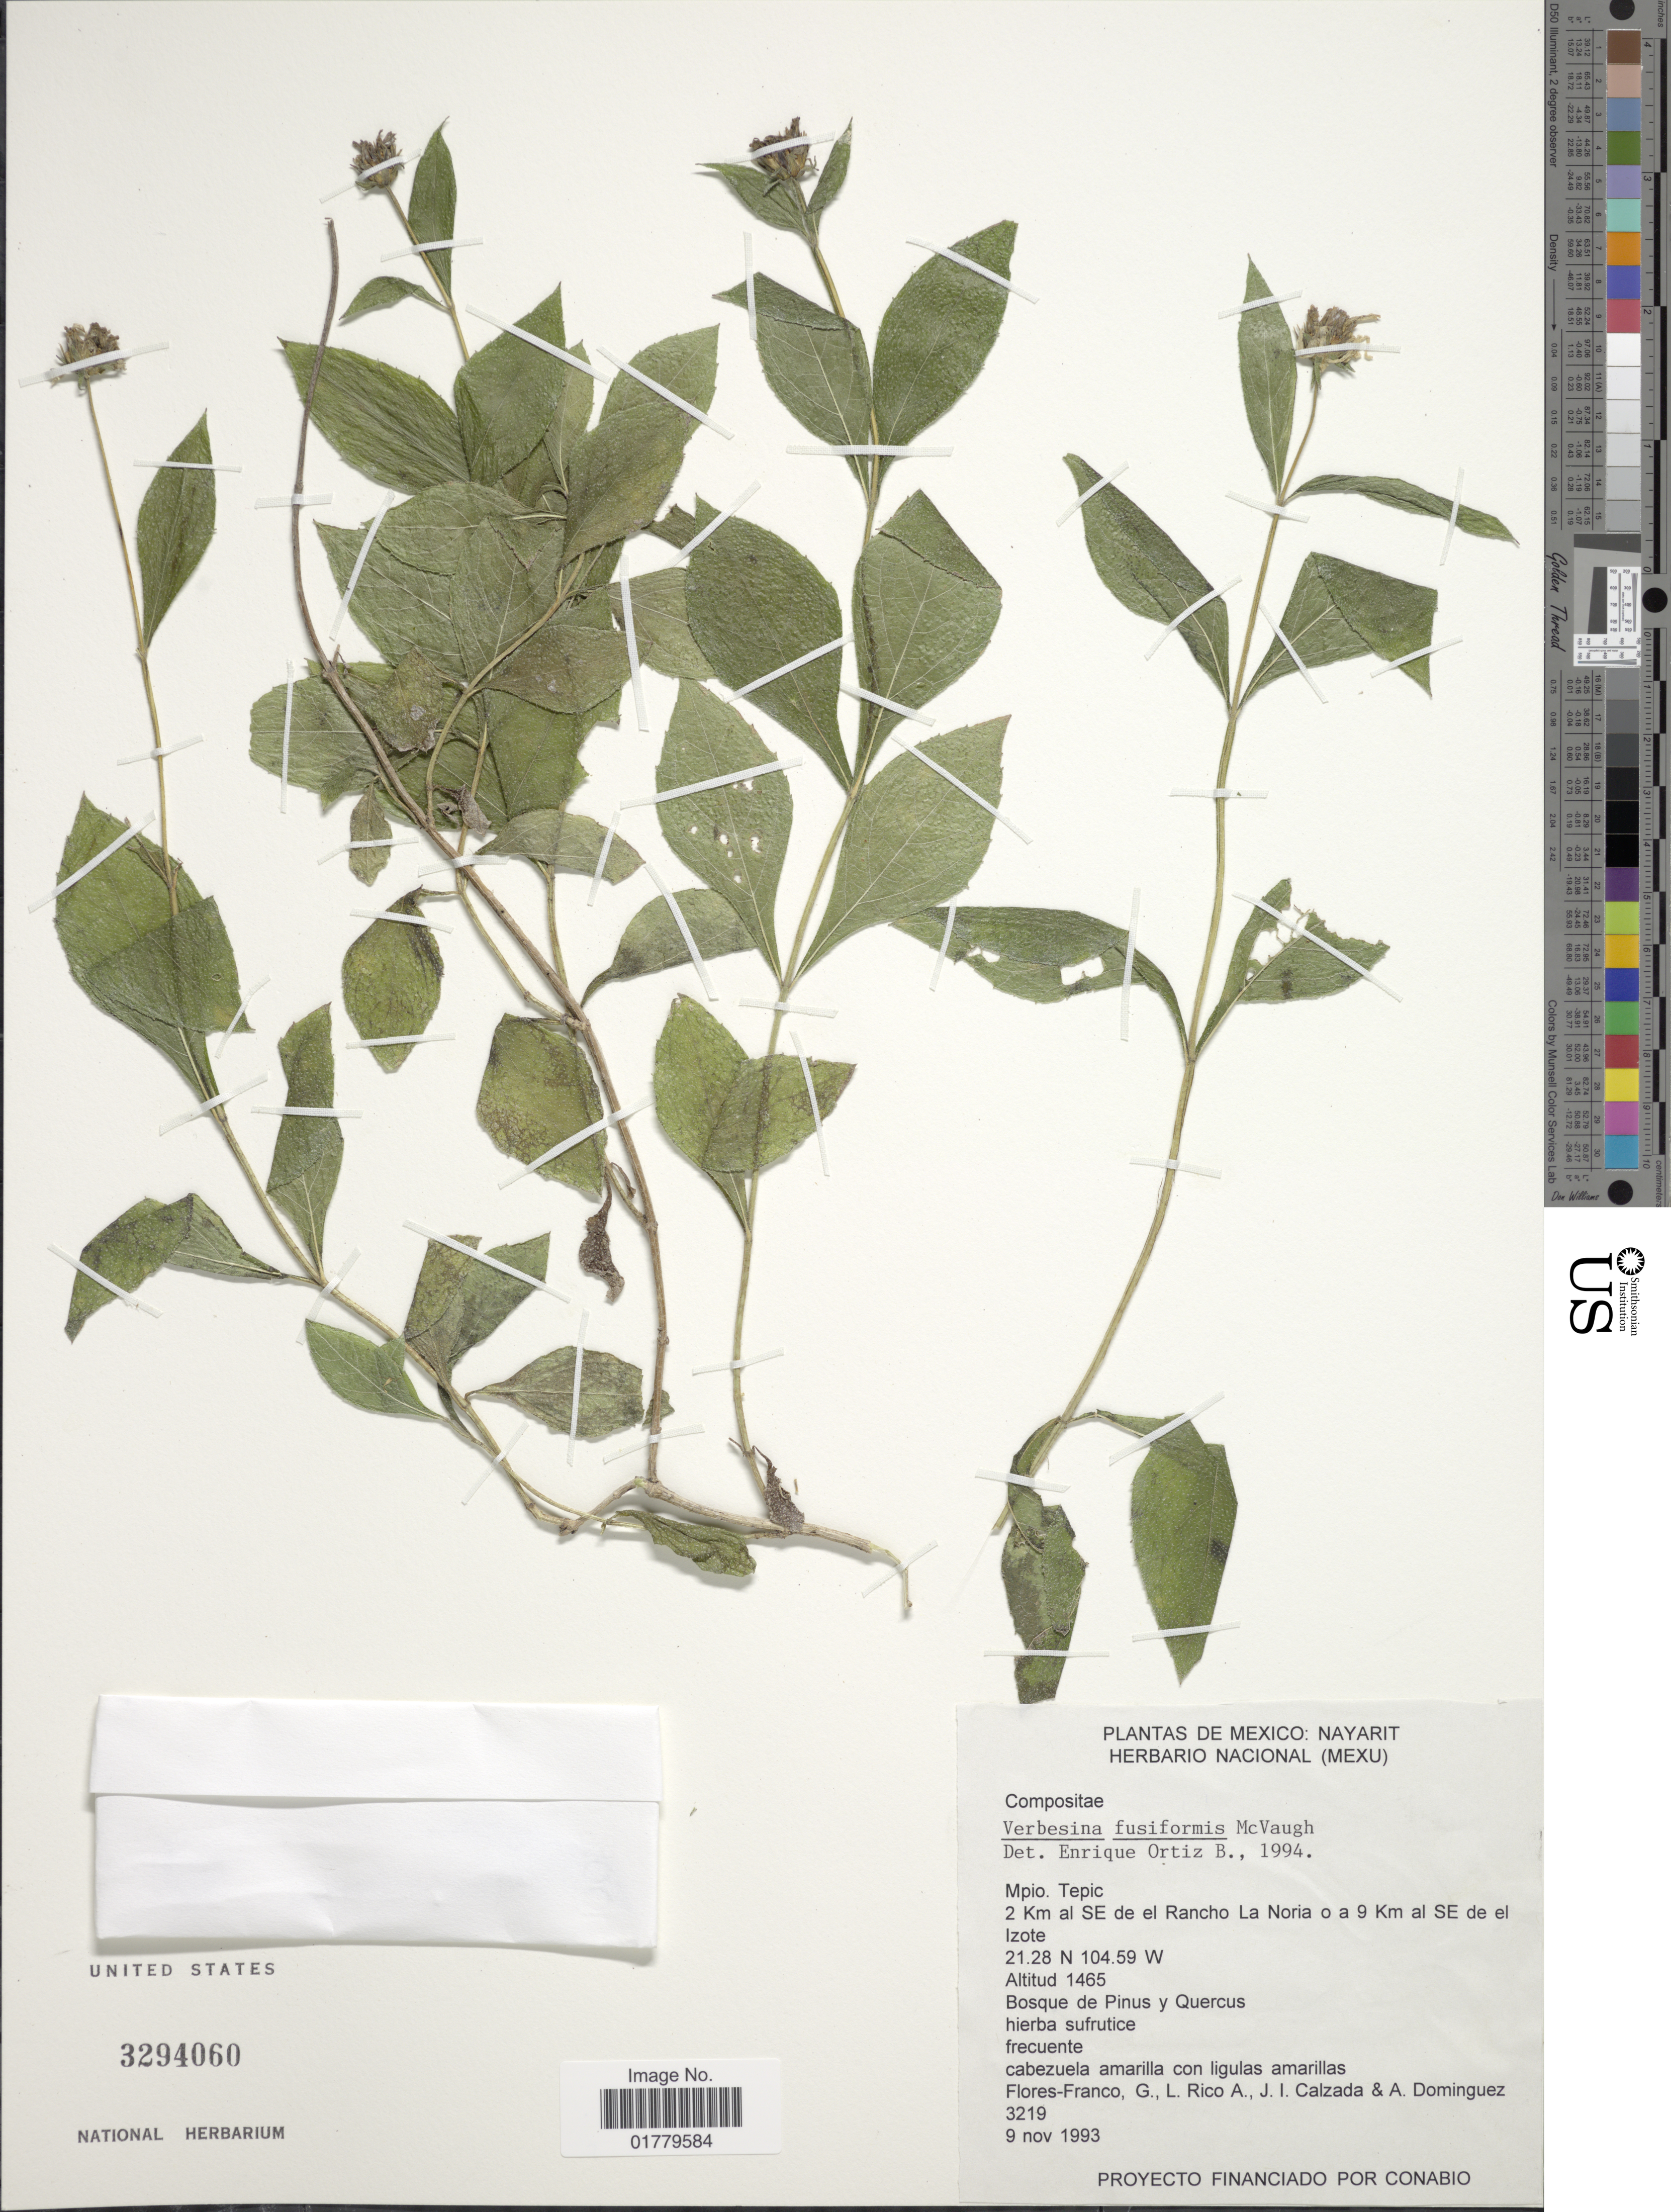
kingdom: Plantae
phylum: Tracheophyta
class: Magnoliopsida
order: Asterales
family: Asteraceae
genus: Verbesina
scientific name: Verbesina fusiformis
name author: McVaugh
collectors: G. Flores F., M. Rico Arce, I. Calzada & A. Dominguez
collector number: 3219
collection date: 1993-11-09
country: Mexico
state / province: Nayarit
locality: Mpio. Tepic. 2 Km al SE de el Rancho La Noria o a 9 Km al SE de el Izote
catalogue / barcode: US 3294060